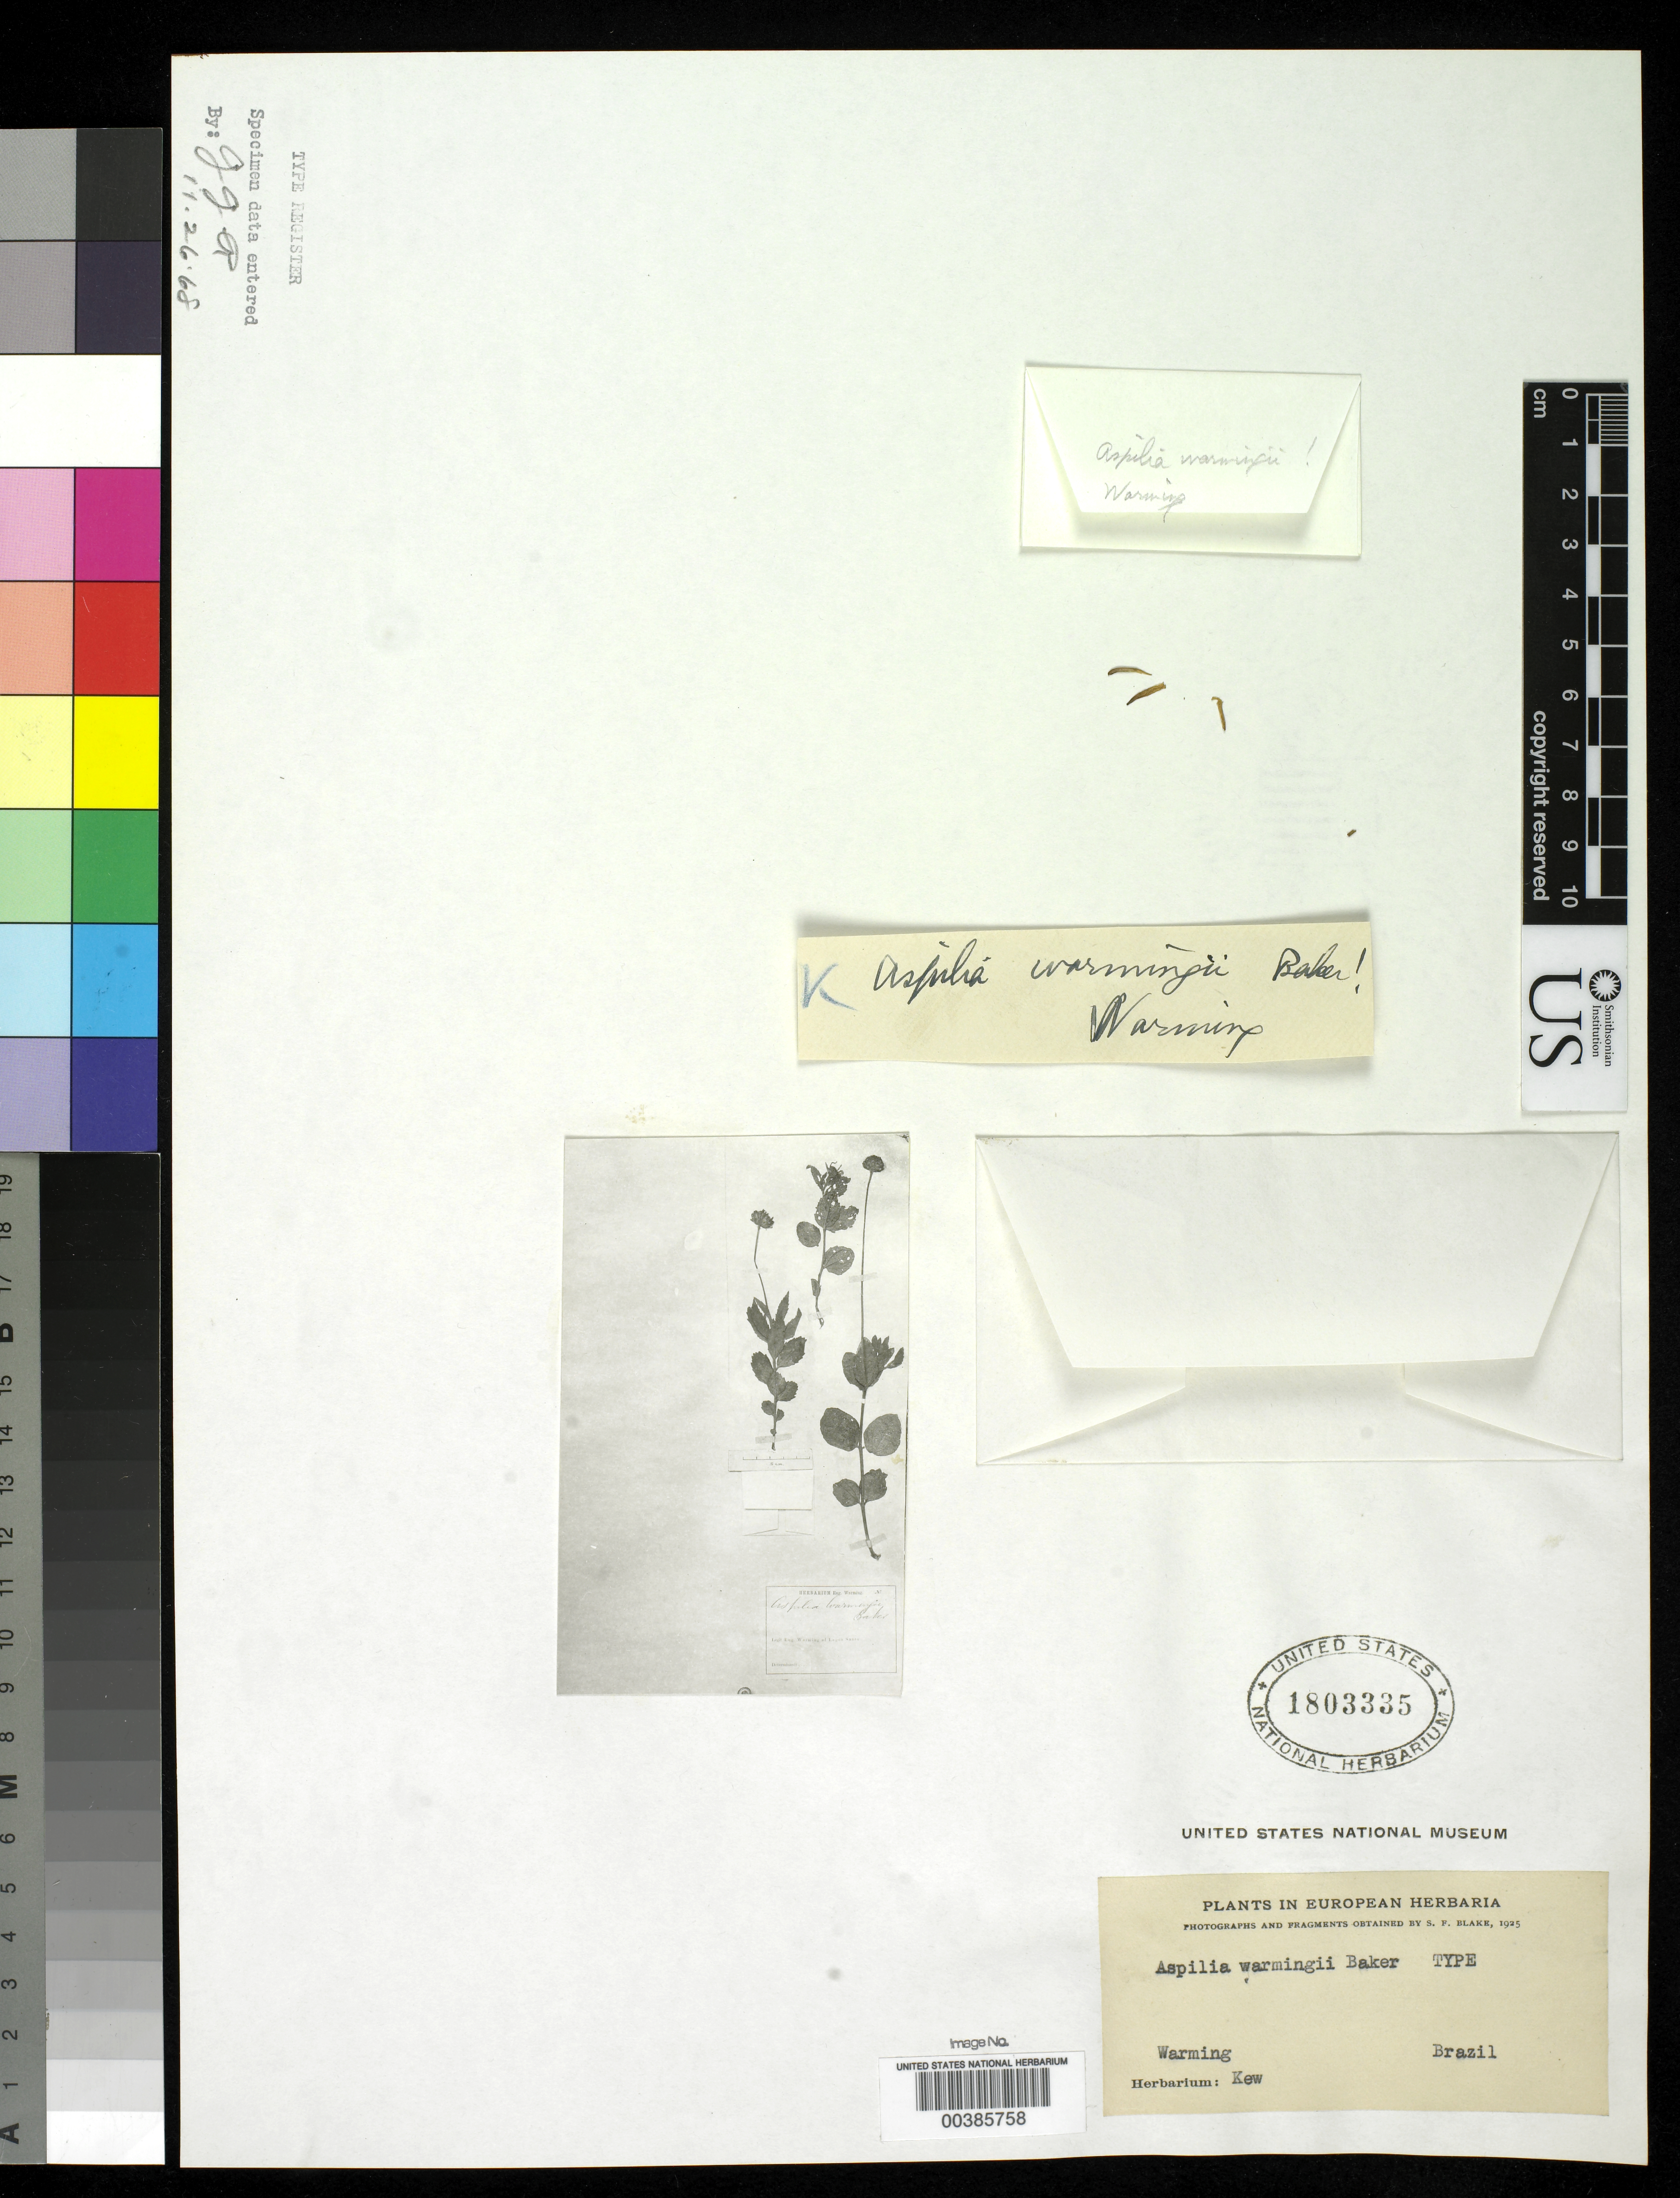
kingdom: Plantae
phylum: Tracheophyta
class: Magnoliopsida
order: Asterales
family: Asteraceae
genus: Aspilia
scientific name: Aspilia warmingii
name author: Baker in Mart.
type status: Type Fragment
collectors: E. Warming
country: Brazil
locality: Lagoa Santa.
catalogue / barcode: US 1803335